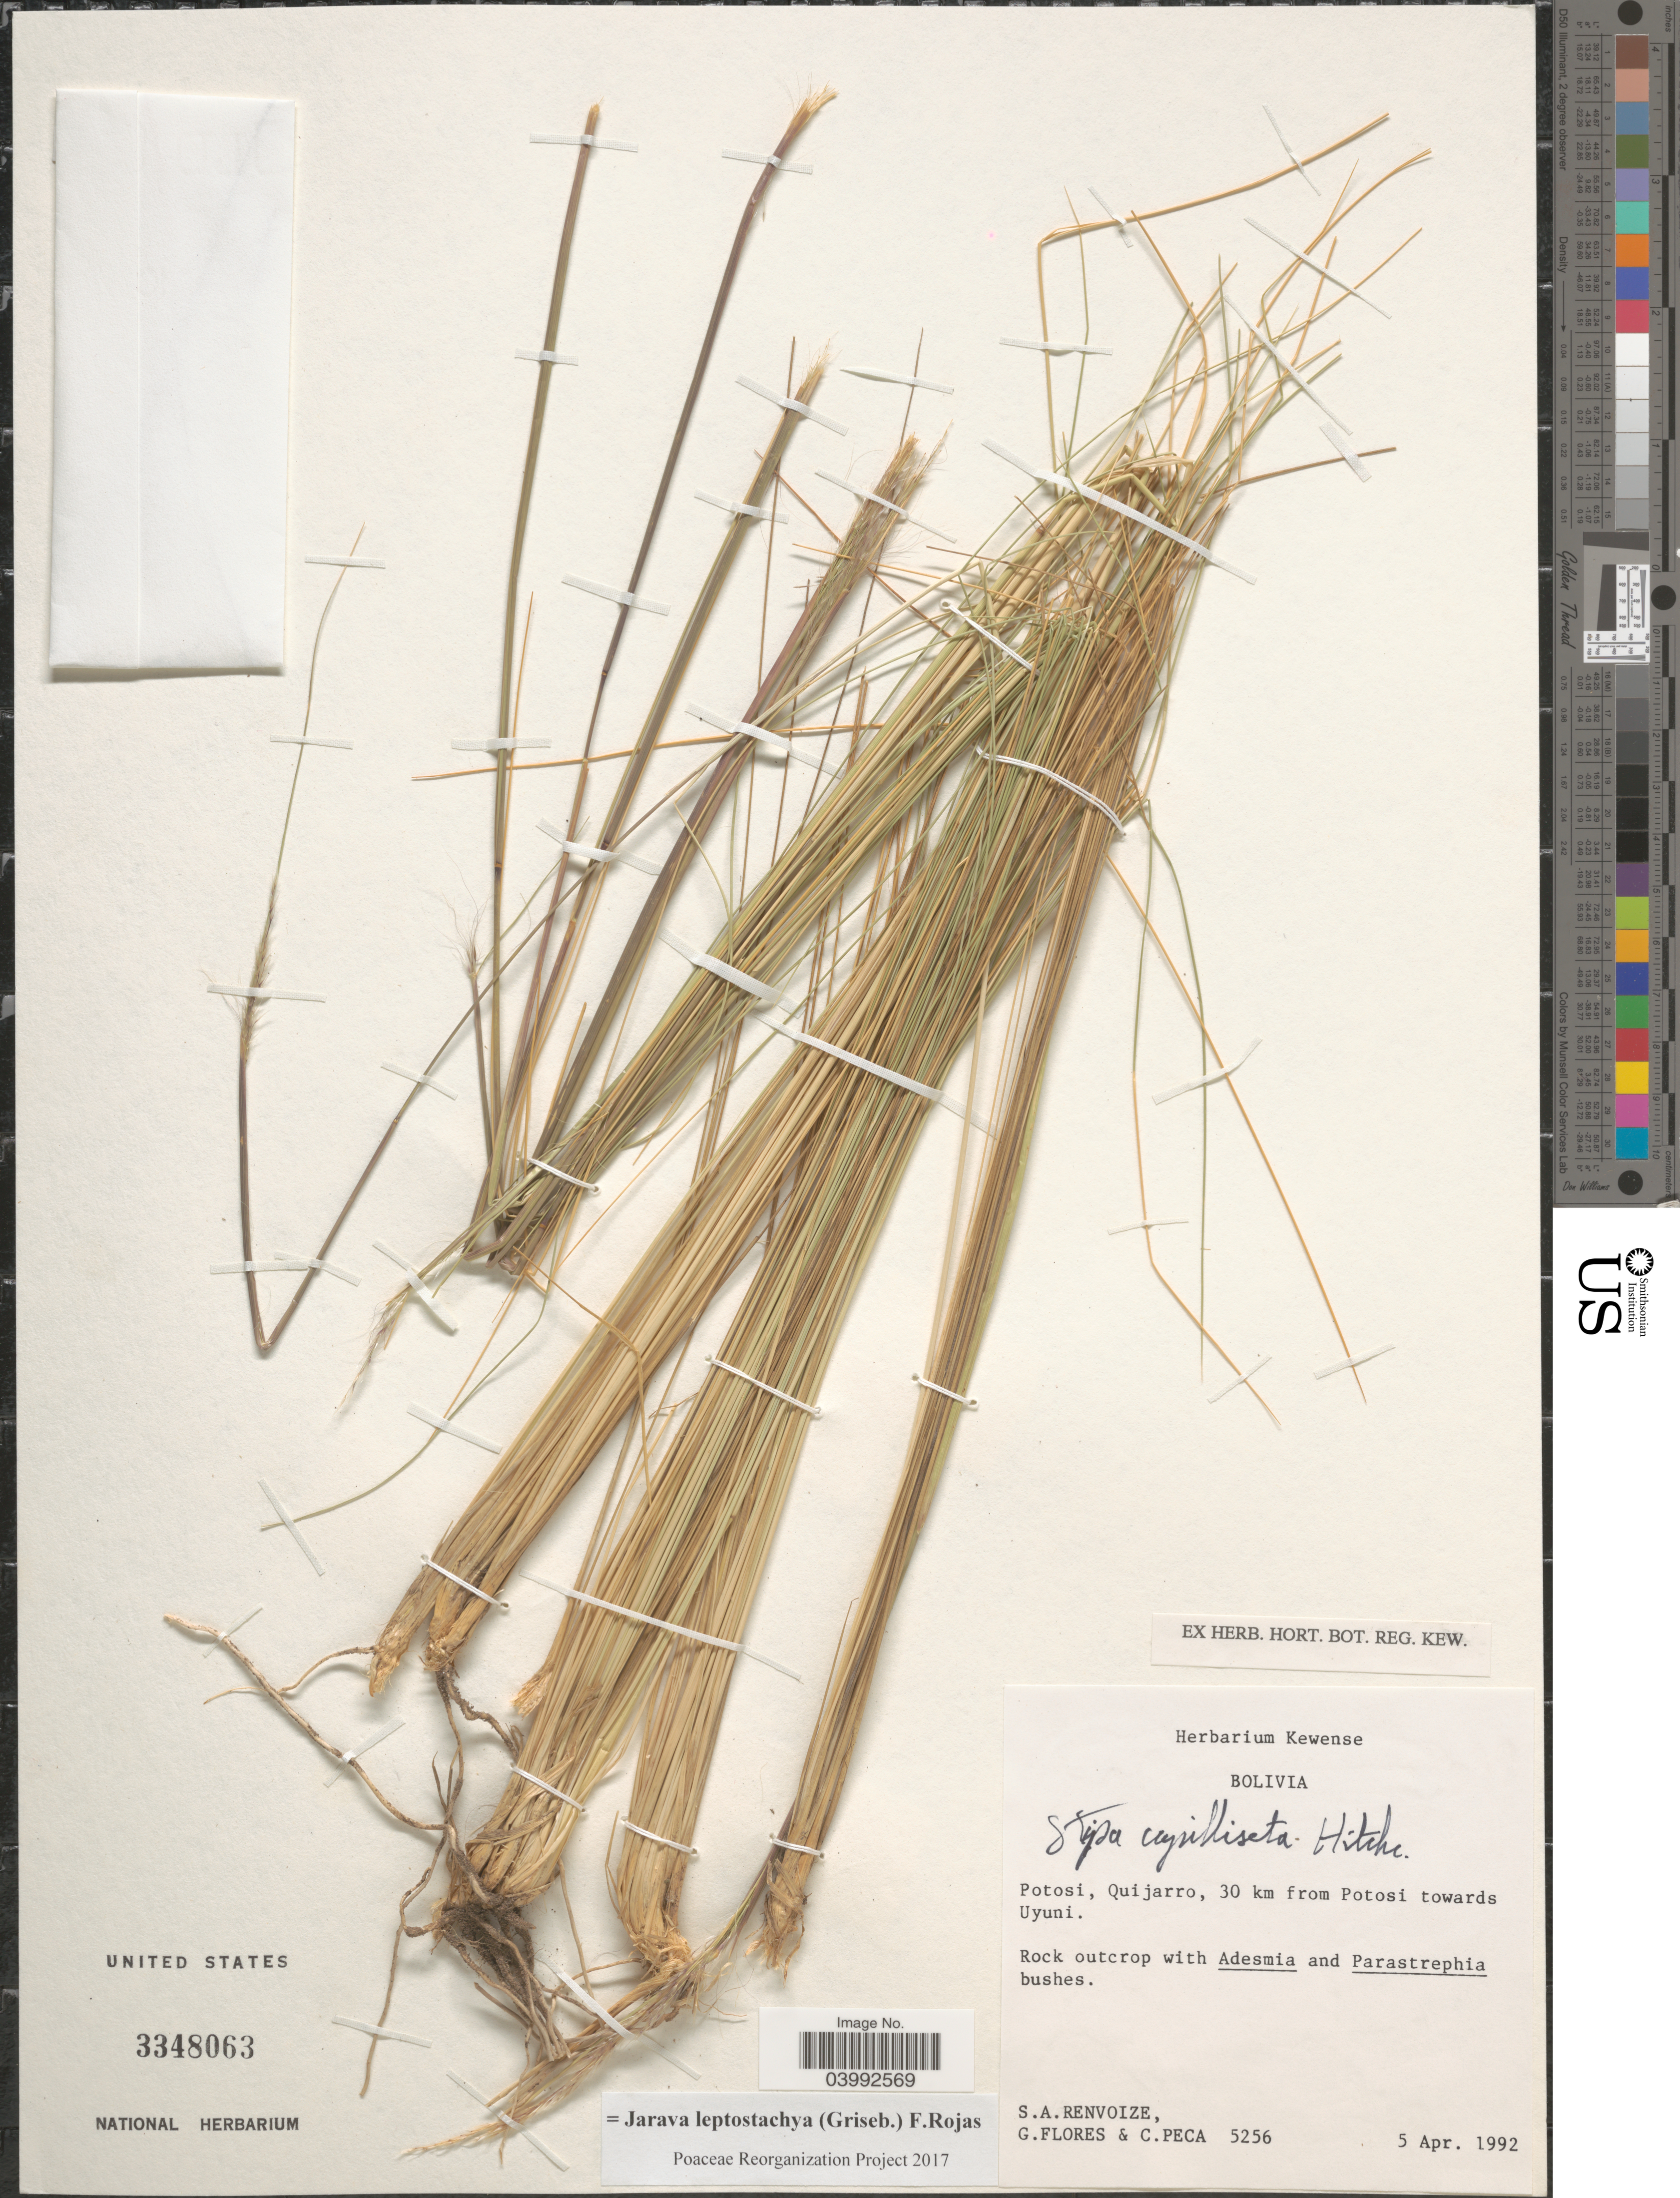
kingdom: Plantae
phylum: Tracheophyta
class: Liliopsida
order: Poales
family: Poaceae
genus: Jarava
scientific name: Jarava leptostachya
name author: (Griseb.) F. Rojas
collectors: S. A. Renvoize, G. Flores F. & C. Peca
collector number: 5256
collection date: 1992-04-05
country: Bolivia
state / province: Potosi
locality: Quijarro, 30 km from Potosi towards Uyuni.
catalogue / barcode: US 3348063